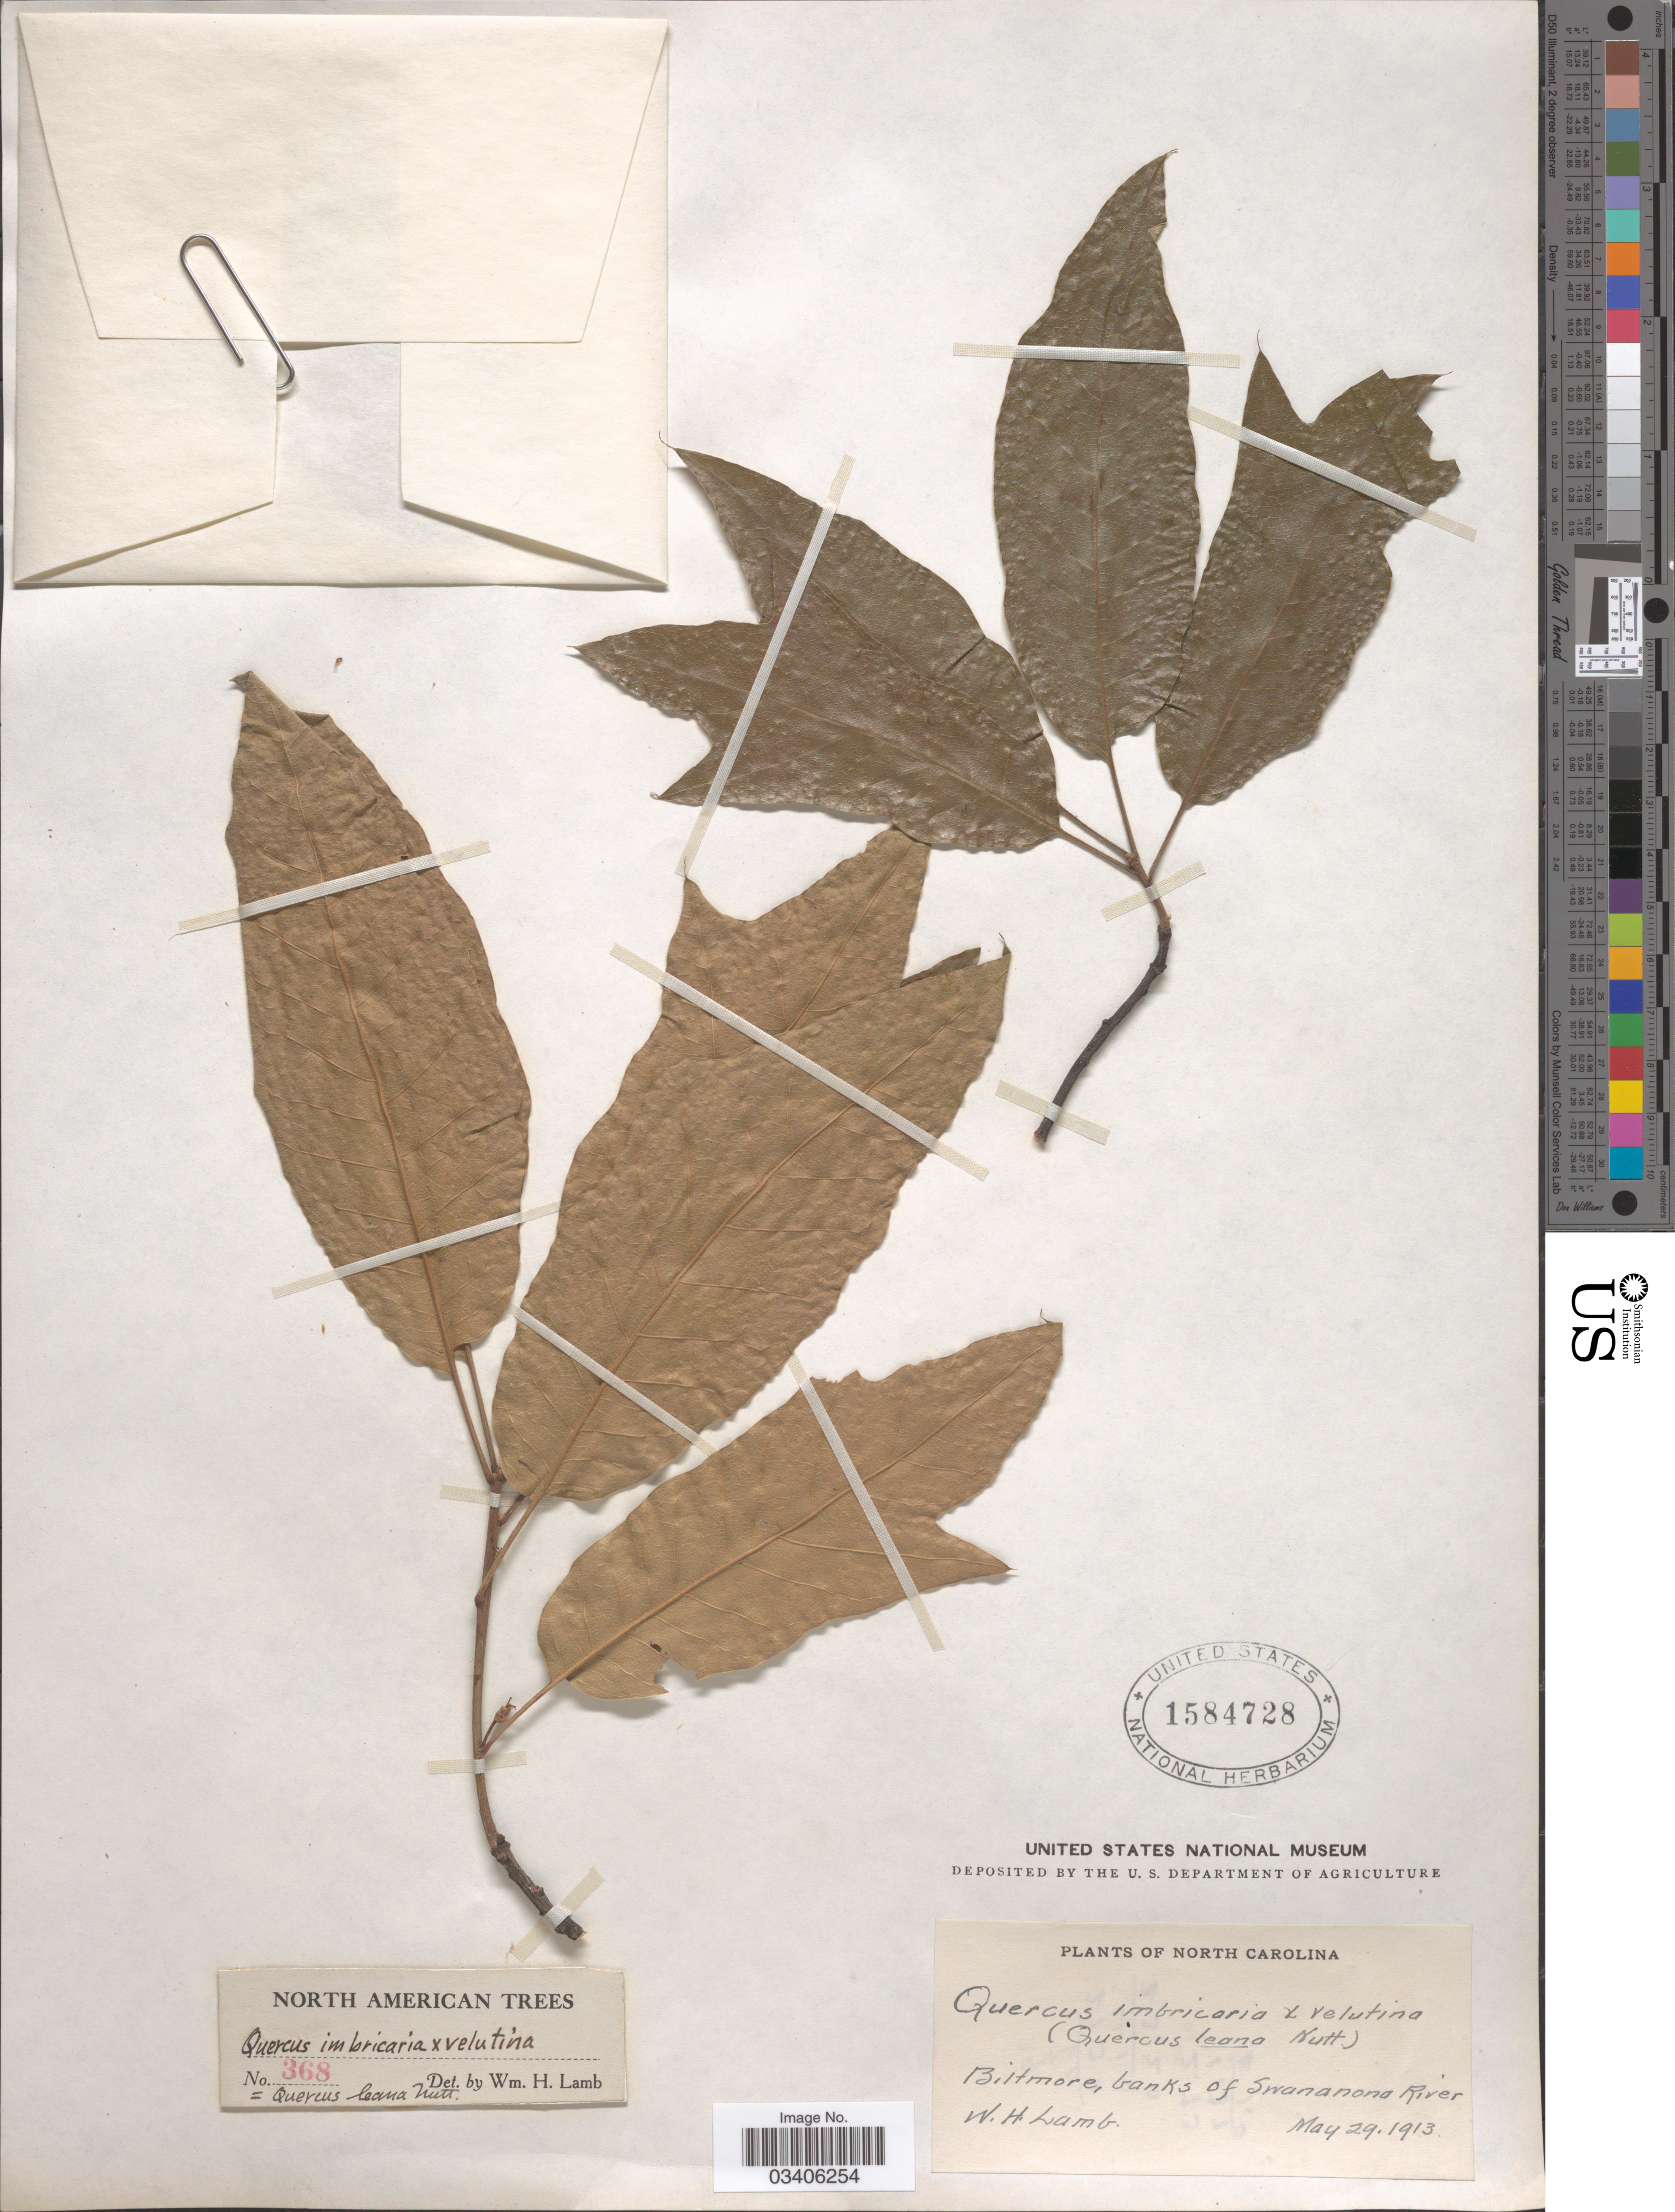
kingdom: Plantae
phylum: Tracheophyta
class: Magnoliopsida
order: Fagales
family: Fagaceae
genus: Quercus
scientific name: Quercus x leana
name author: Nutt.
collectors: W. H. Lamb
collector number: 368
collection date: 1913-05-29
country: United States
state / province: North Carolina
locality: Biltmore, banks of Swananona River.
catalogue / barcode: US 1584728